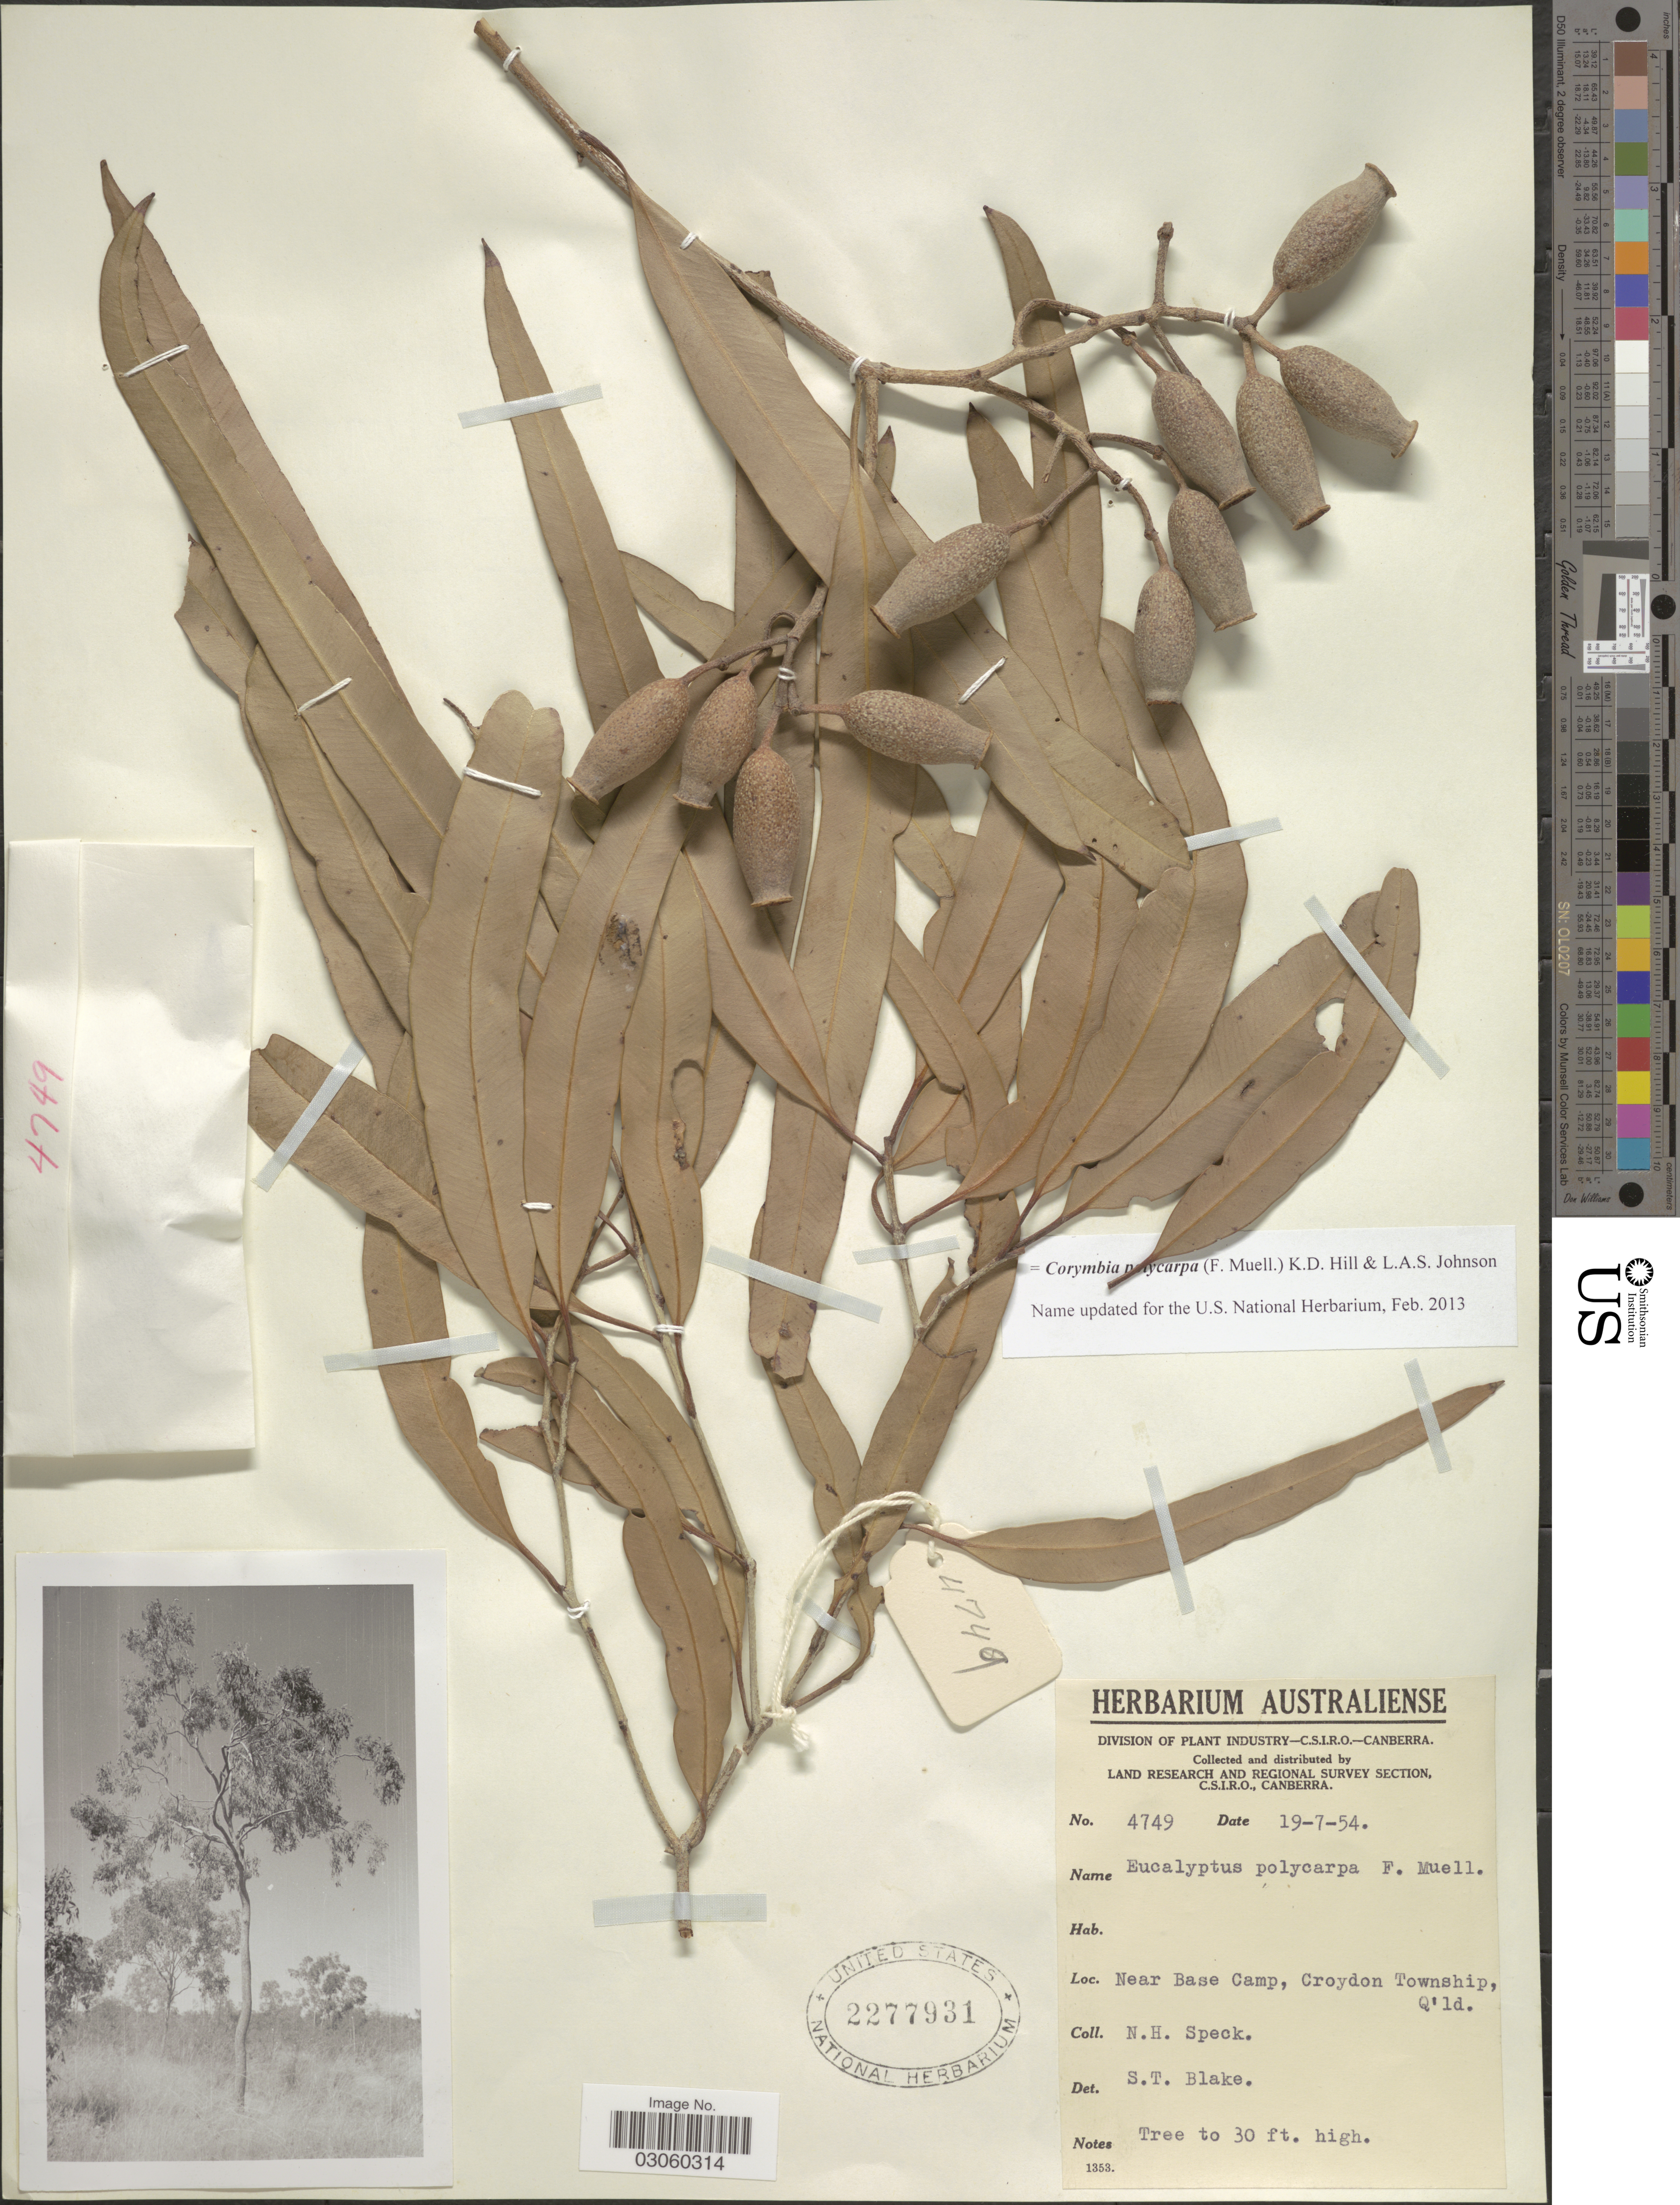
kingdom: Plantae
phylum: Tracheophyta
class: Magnoliopsida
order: Myrtales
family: Myrtaceae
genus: Corymbia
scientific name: Corymbia polycarpa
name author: (F. Muell.) K.D. Hill & L.A.S. Johnson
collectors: N. Speck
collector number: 4749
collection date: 1954-07-19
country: Australia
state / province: Queensland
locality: Near Base Camp, Croydon Township, Q'ld.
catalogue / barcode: US 2277931